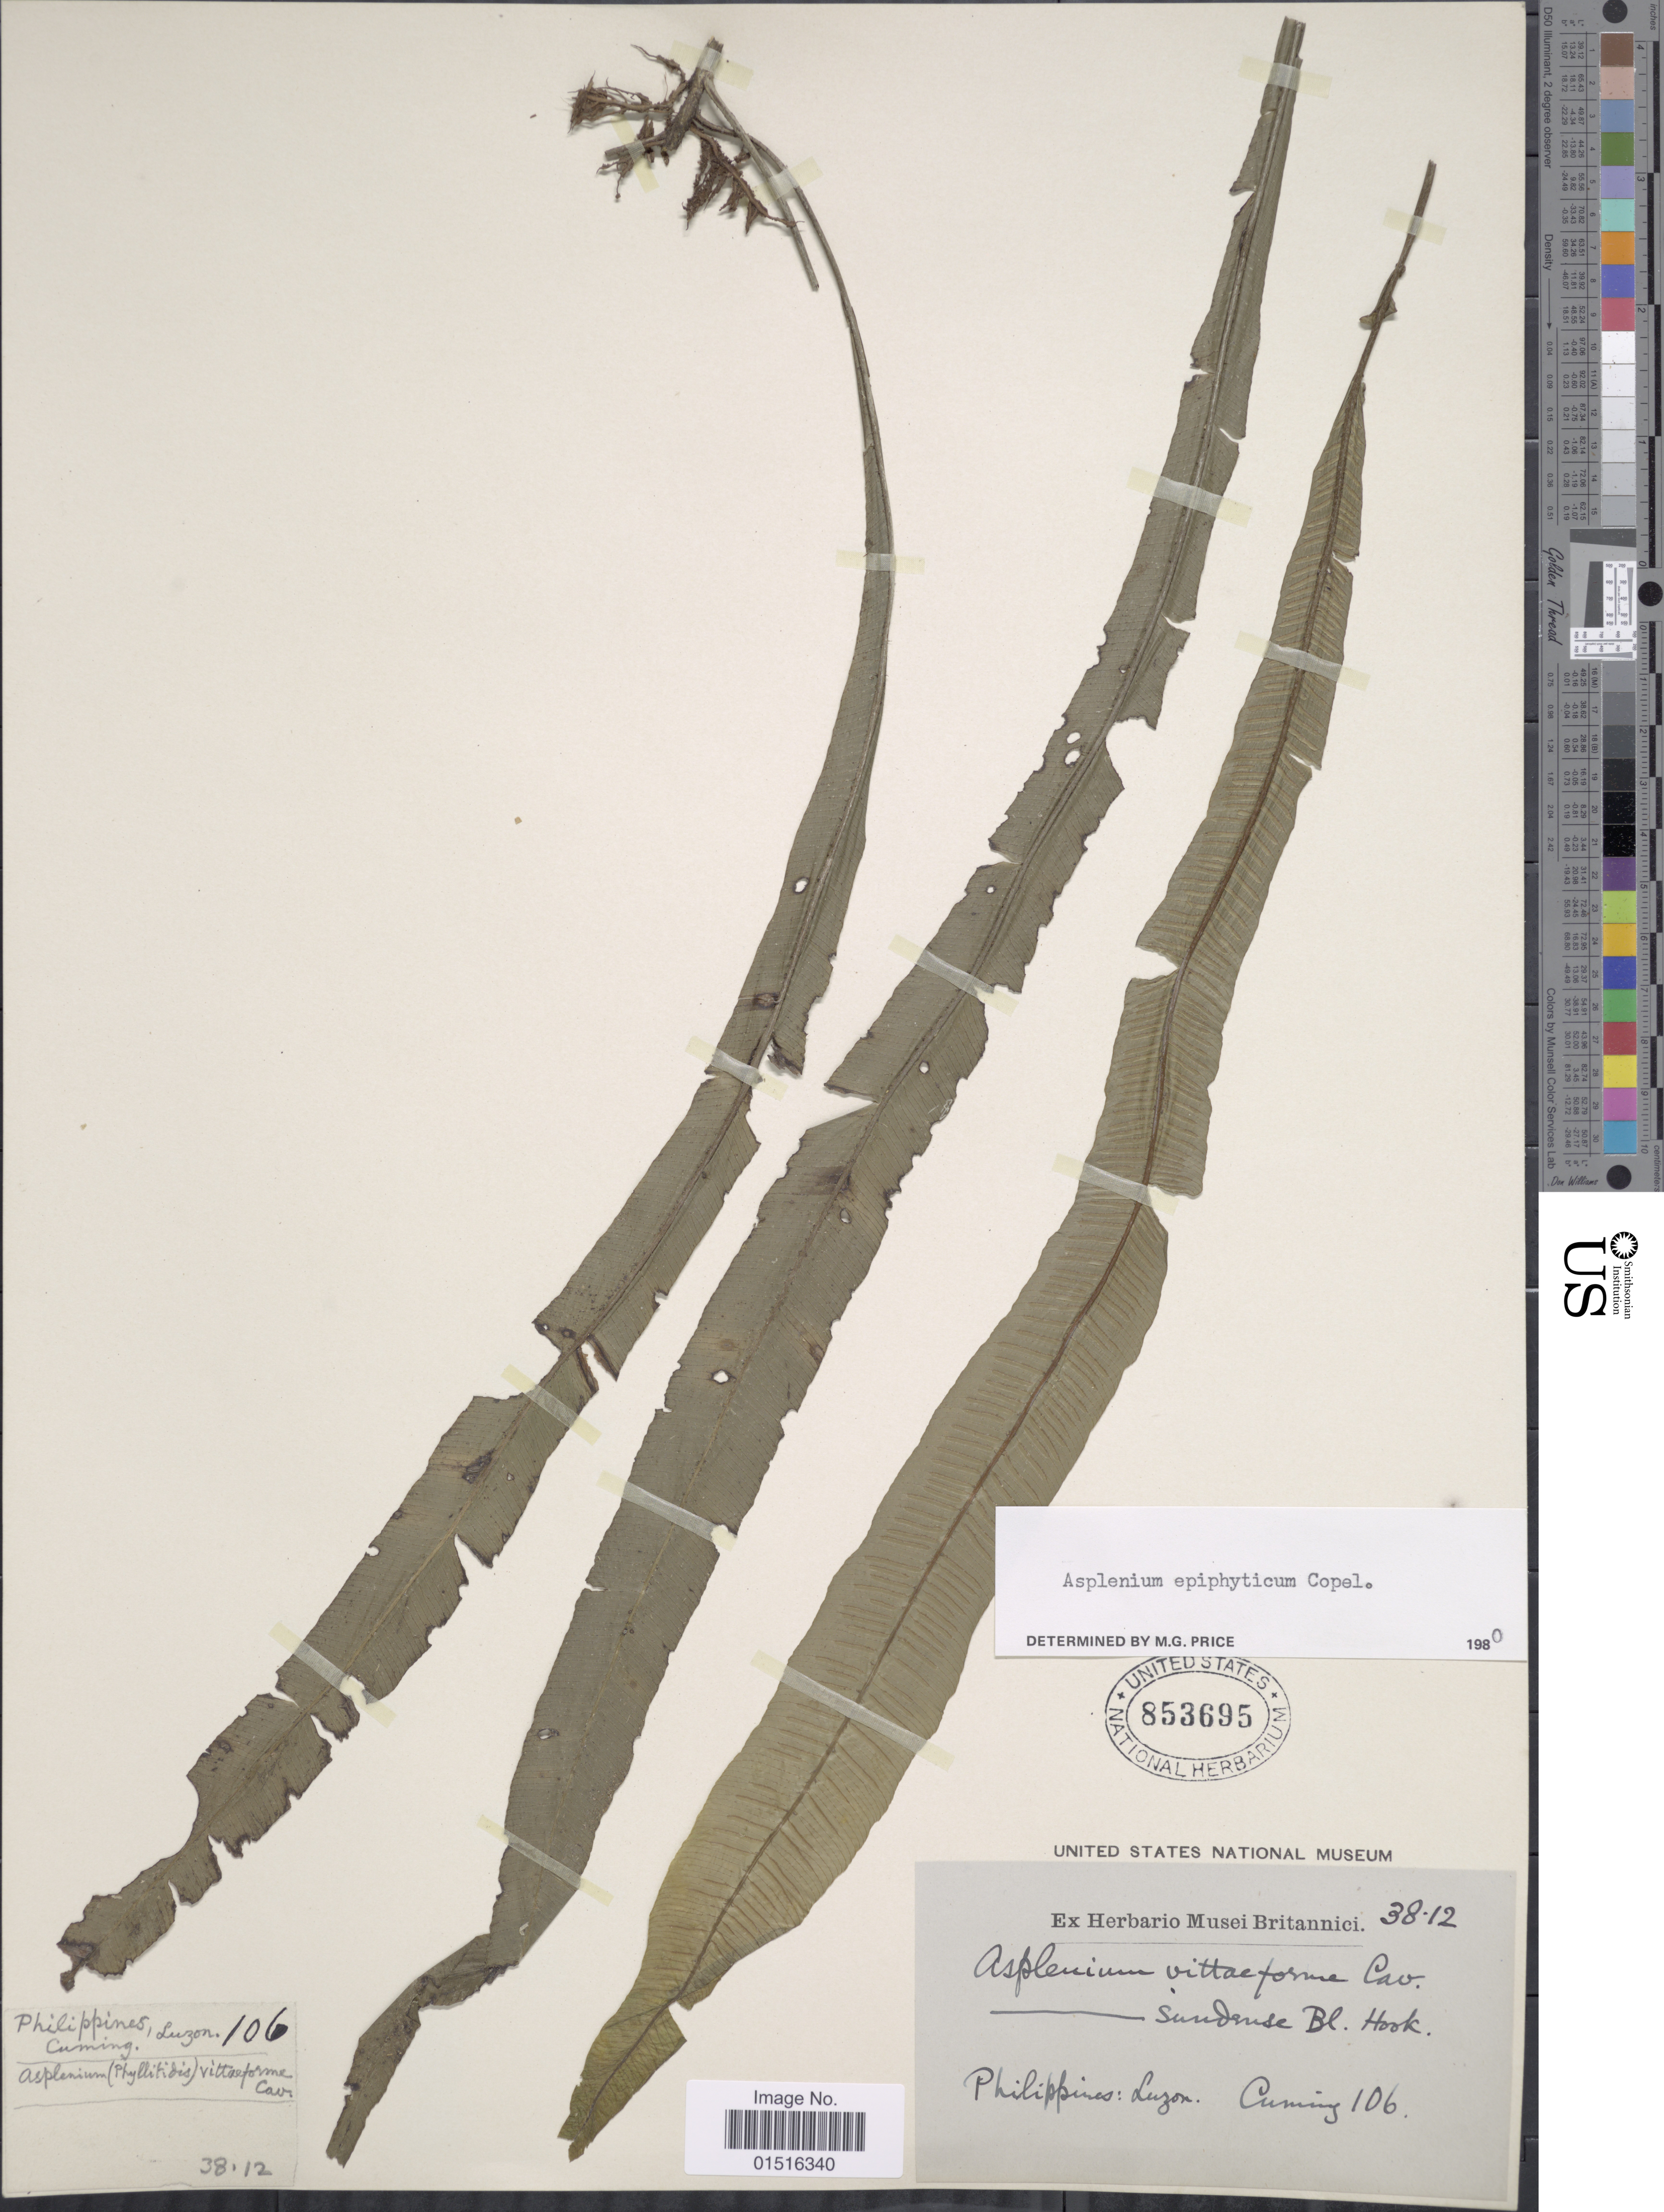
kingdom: Plantae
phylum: Tracheophyta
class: Polypodiopsida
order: Polypodiales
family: Aspleniaceae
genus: Asplenium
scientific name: Asplenium epiphyticum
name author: Copel.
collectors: -. Cuming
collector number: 106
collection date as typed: Transcribed d/m/y: /12/38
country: Philippines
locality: Luzon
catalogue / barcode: US 853695